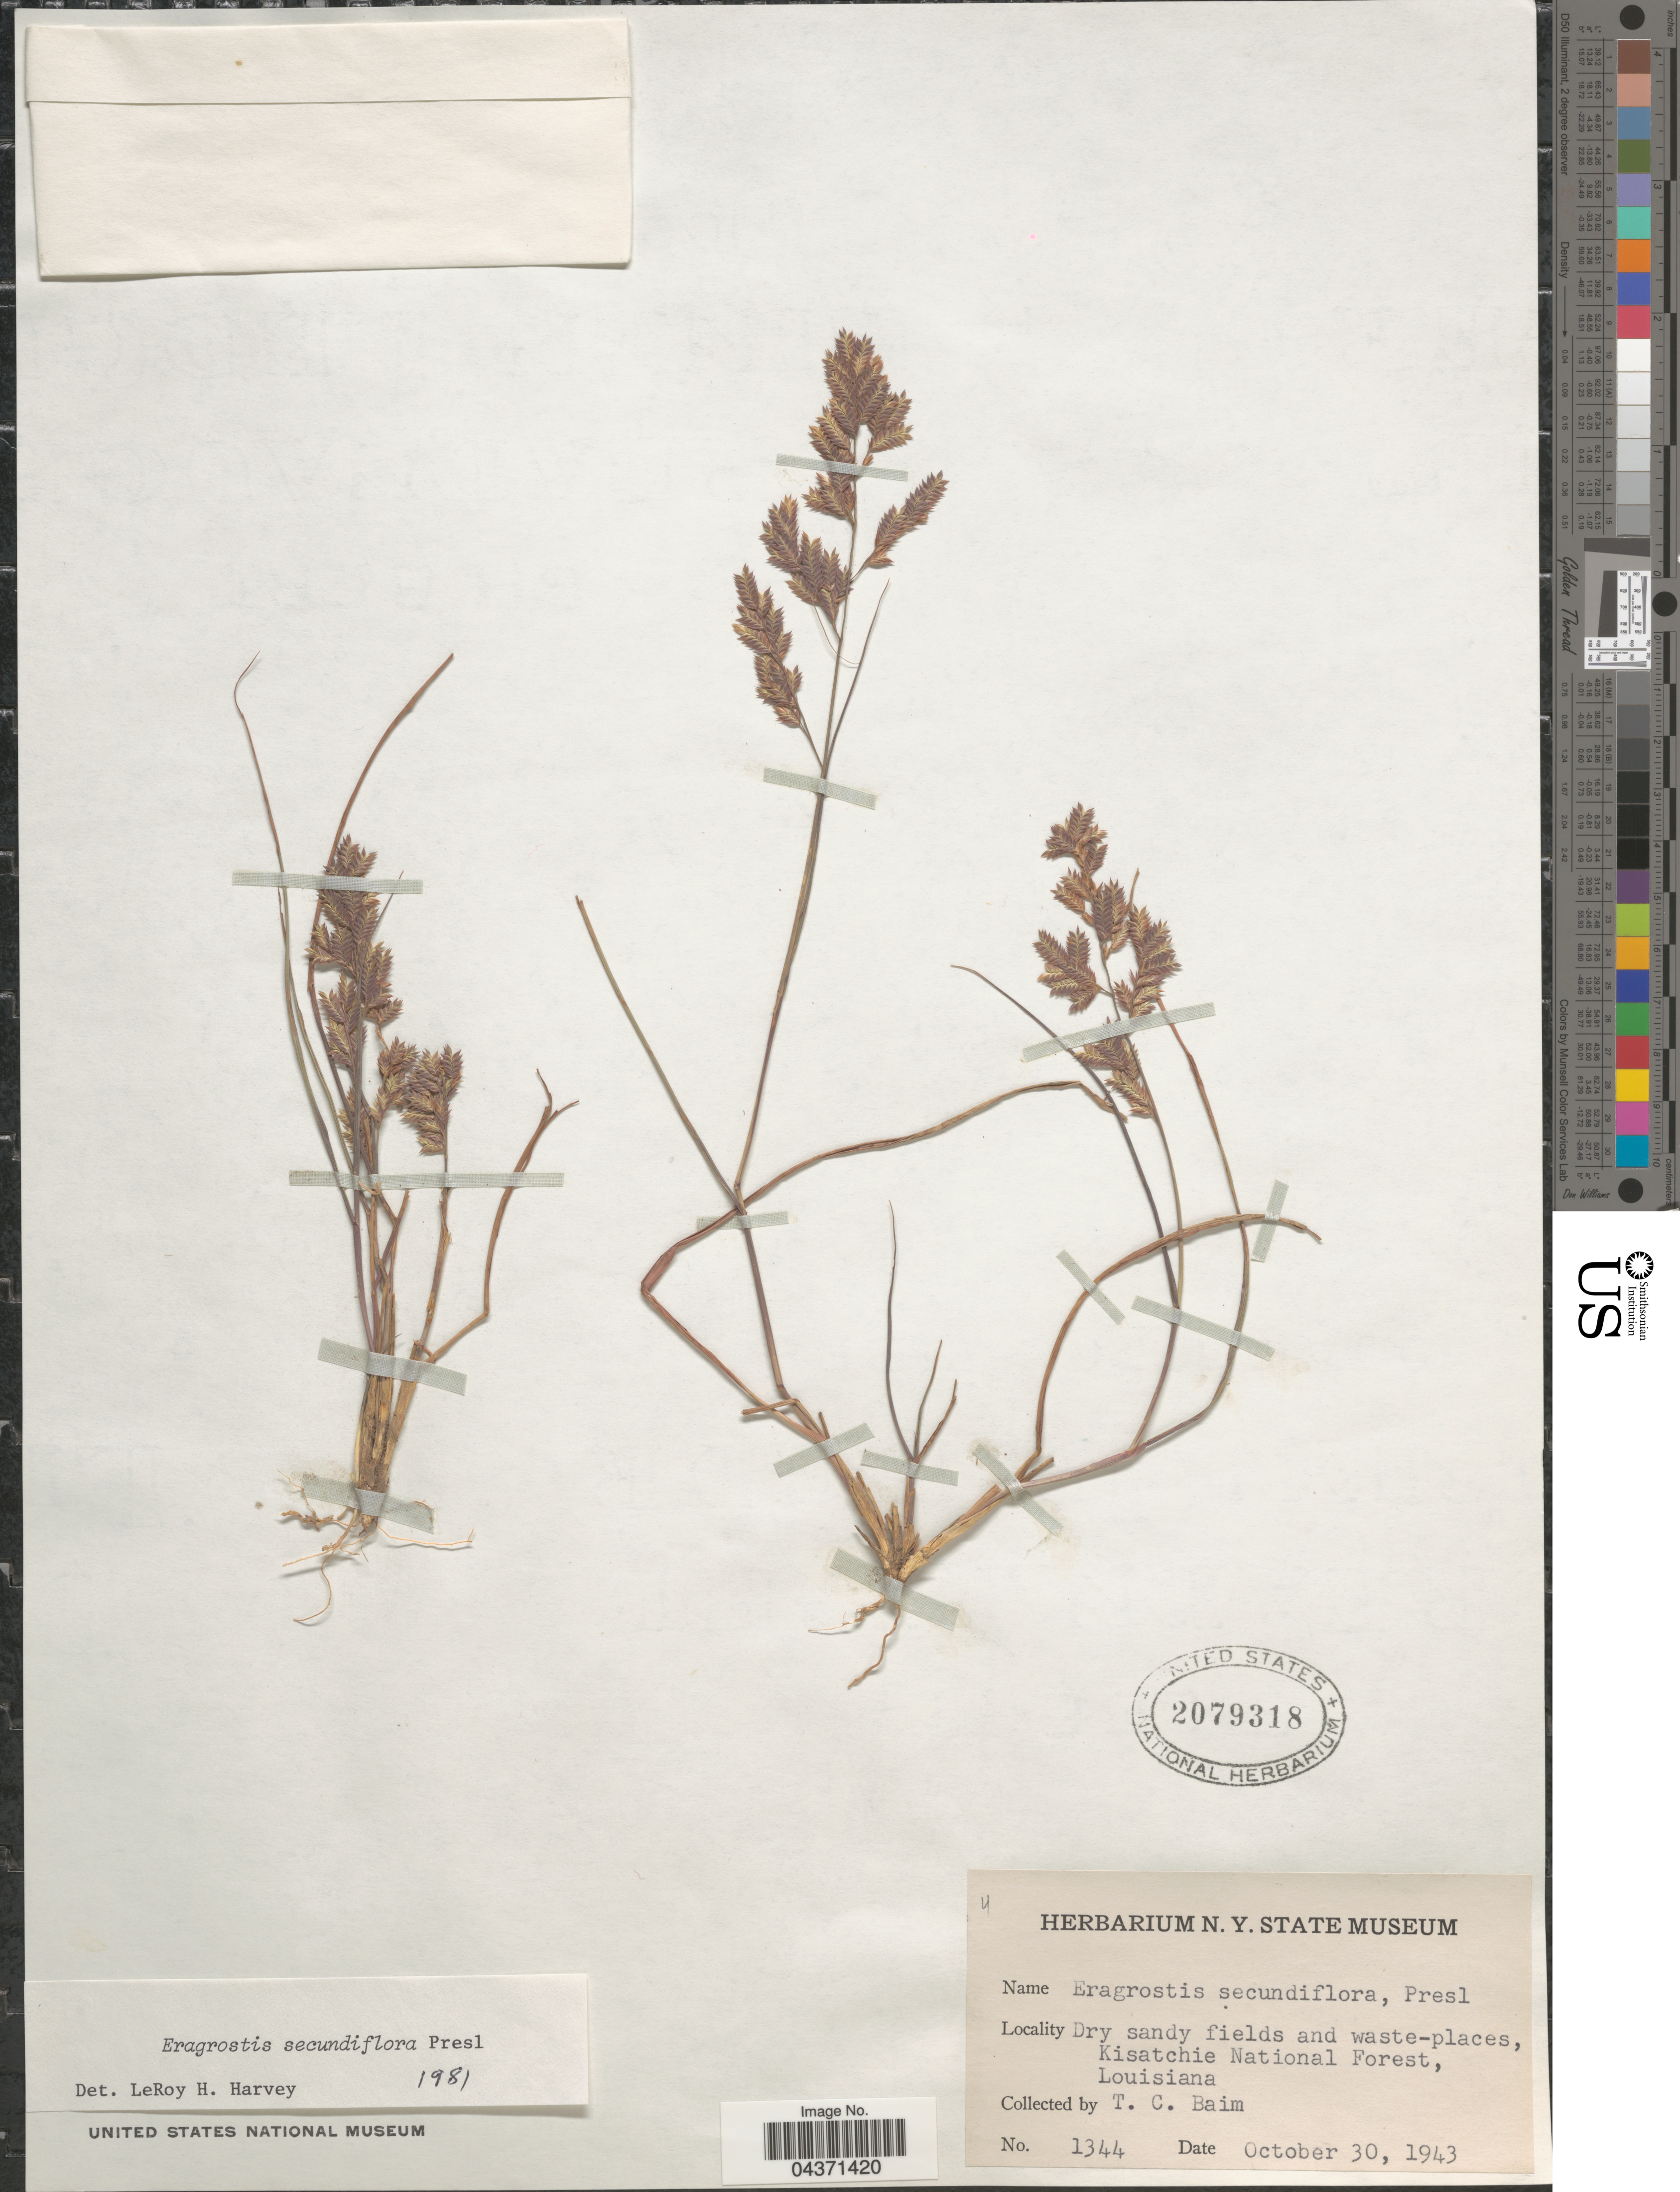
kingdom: Plantae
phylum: Tracheophyta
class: Liliopsida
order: Poales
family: Poaceae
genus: Eragrostis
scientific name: Eragrostis secundiflora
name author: J. Presl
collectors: T. Baim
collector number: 1344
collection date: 1943-10-30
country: United States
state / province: Louisiana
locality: Dry sandy fields and waste-places, Kisatchie National Forest.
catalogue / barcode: US 2079318